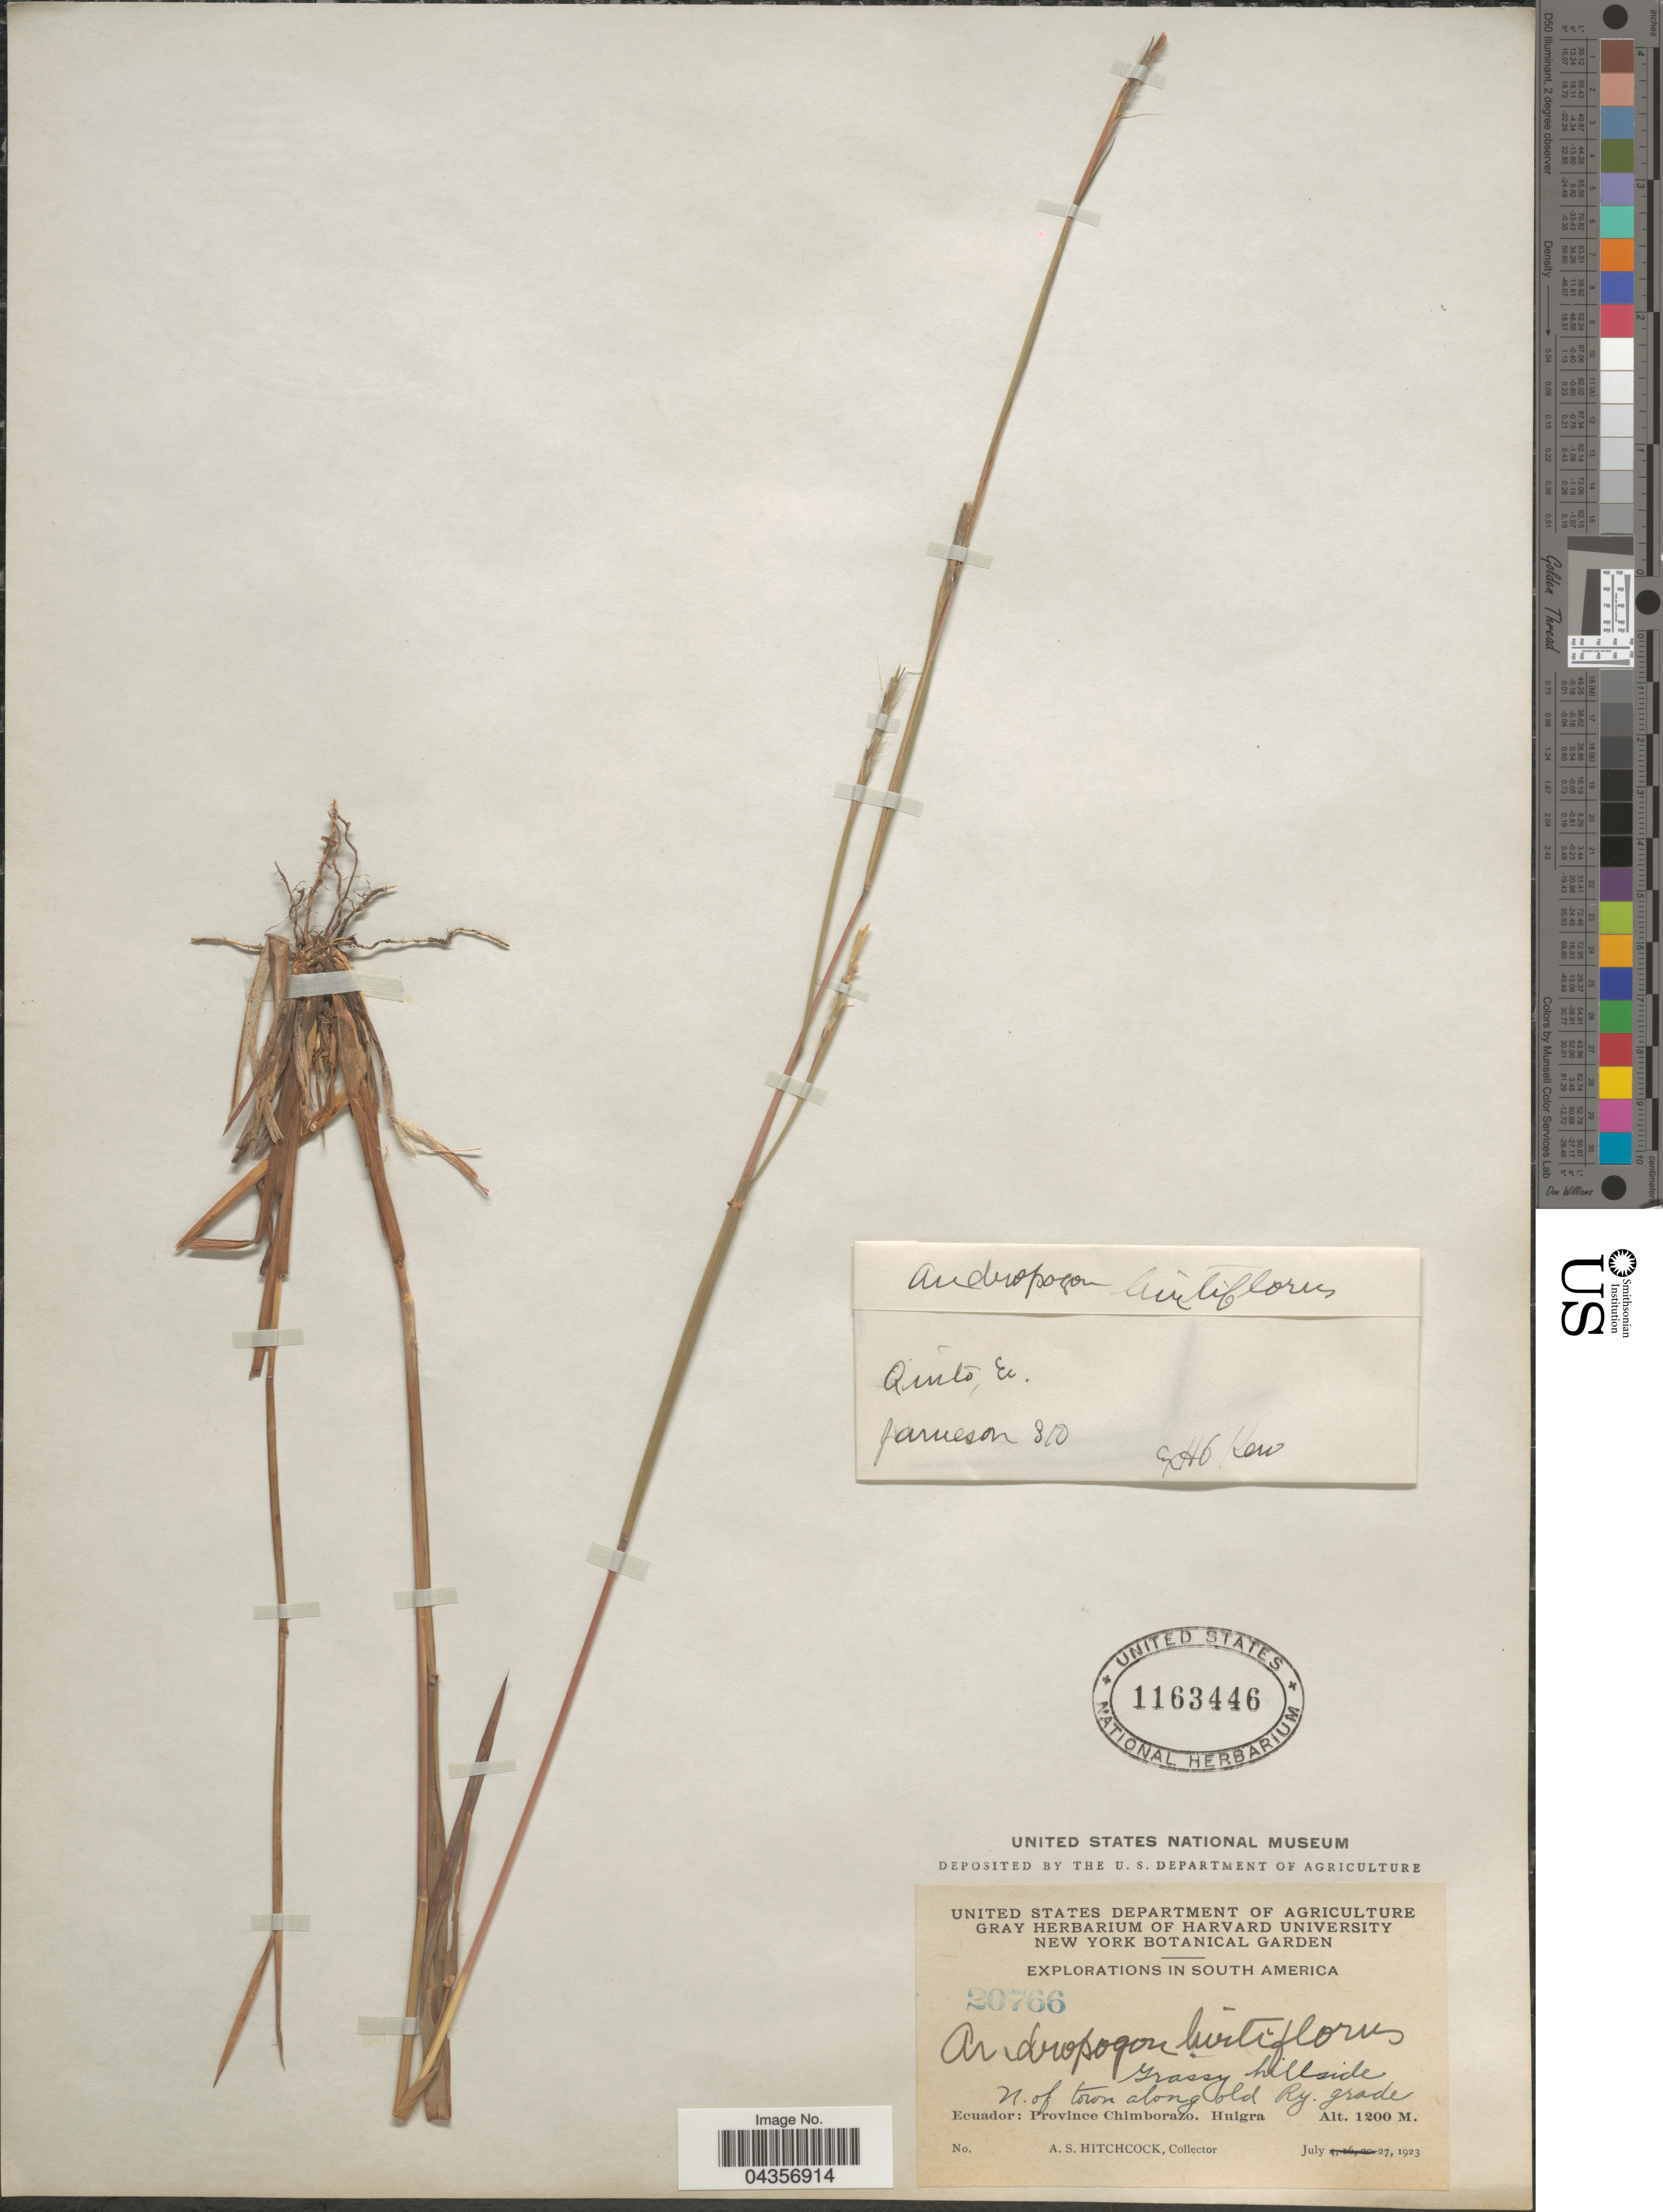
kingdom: Plantae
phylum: Tracheophyta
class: Liliopsida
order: Poales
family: Poaceae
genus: Schizachyrium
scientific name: Schizachyrium sanguineum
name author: (Retz.) Alston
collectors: A. S. Hitchcock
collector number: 20766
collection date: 1923-07-27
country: Ecuador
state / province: Chimborazo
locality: Explorations in South America. N. of town along old Ry. grade. Huigra.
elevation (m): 1200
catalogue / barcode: US 1163446